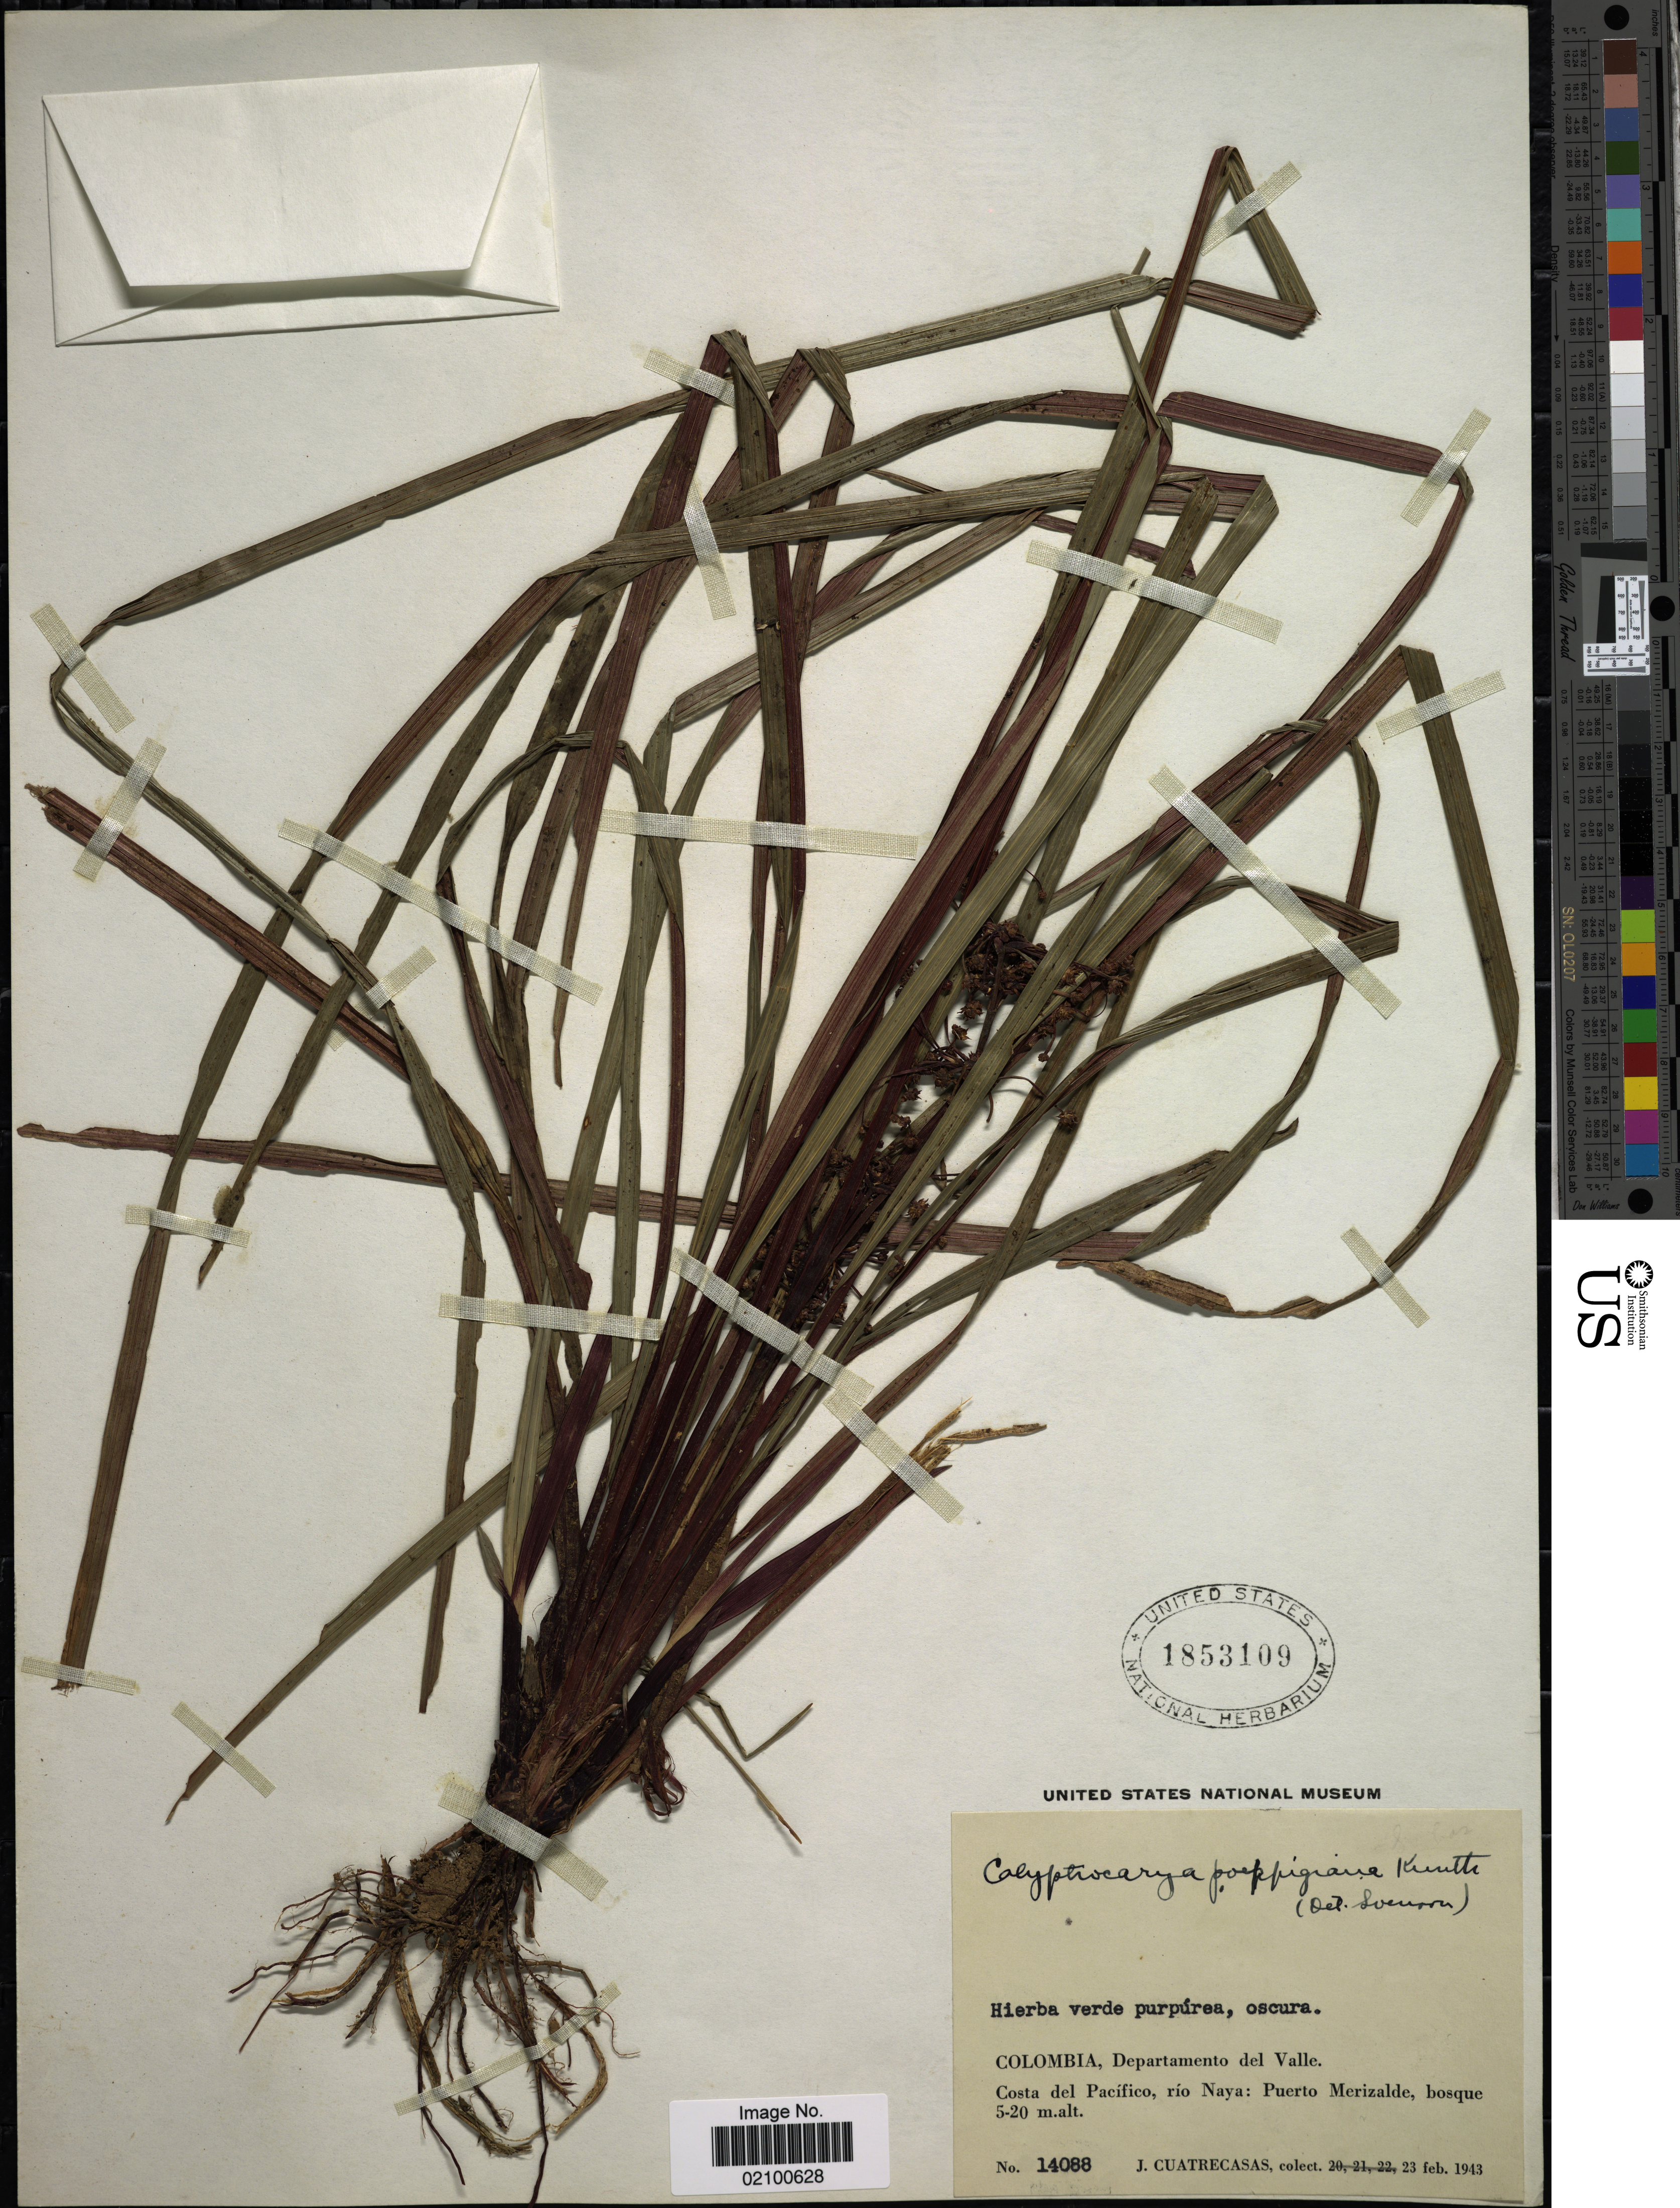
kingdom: Plantae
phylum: Tracheophyta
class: Liliopsida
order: Poales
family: Cyperaceae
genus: Calyptrocarya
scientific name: Calyptrocarya poeppigiana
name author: Kunth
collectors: J. Cuatrecasas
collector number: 14088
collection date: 1943-02-23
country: Colombia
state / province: Valle del Cauca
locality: Departamento del Valle, Costa del Pacifico, Rio Naya, Puerto Merizalde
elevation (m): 5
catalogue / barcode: US 1853109